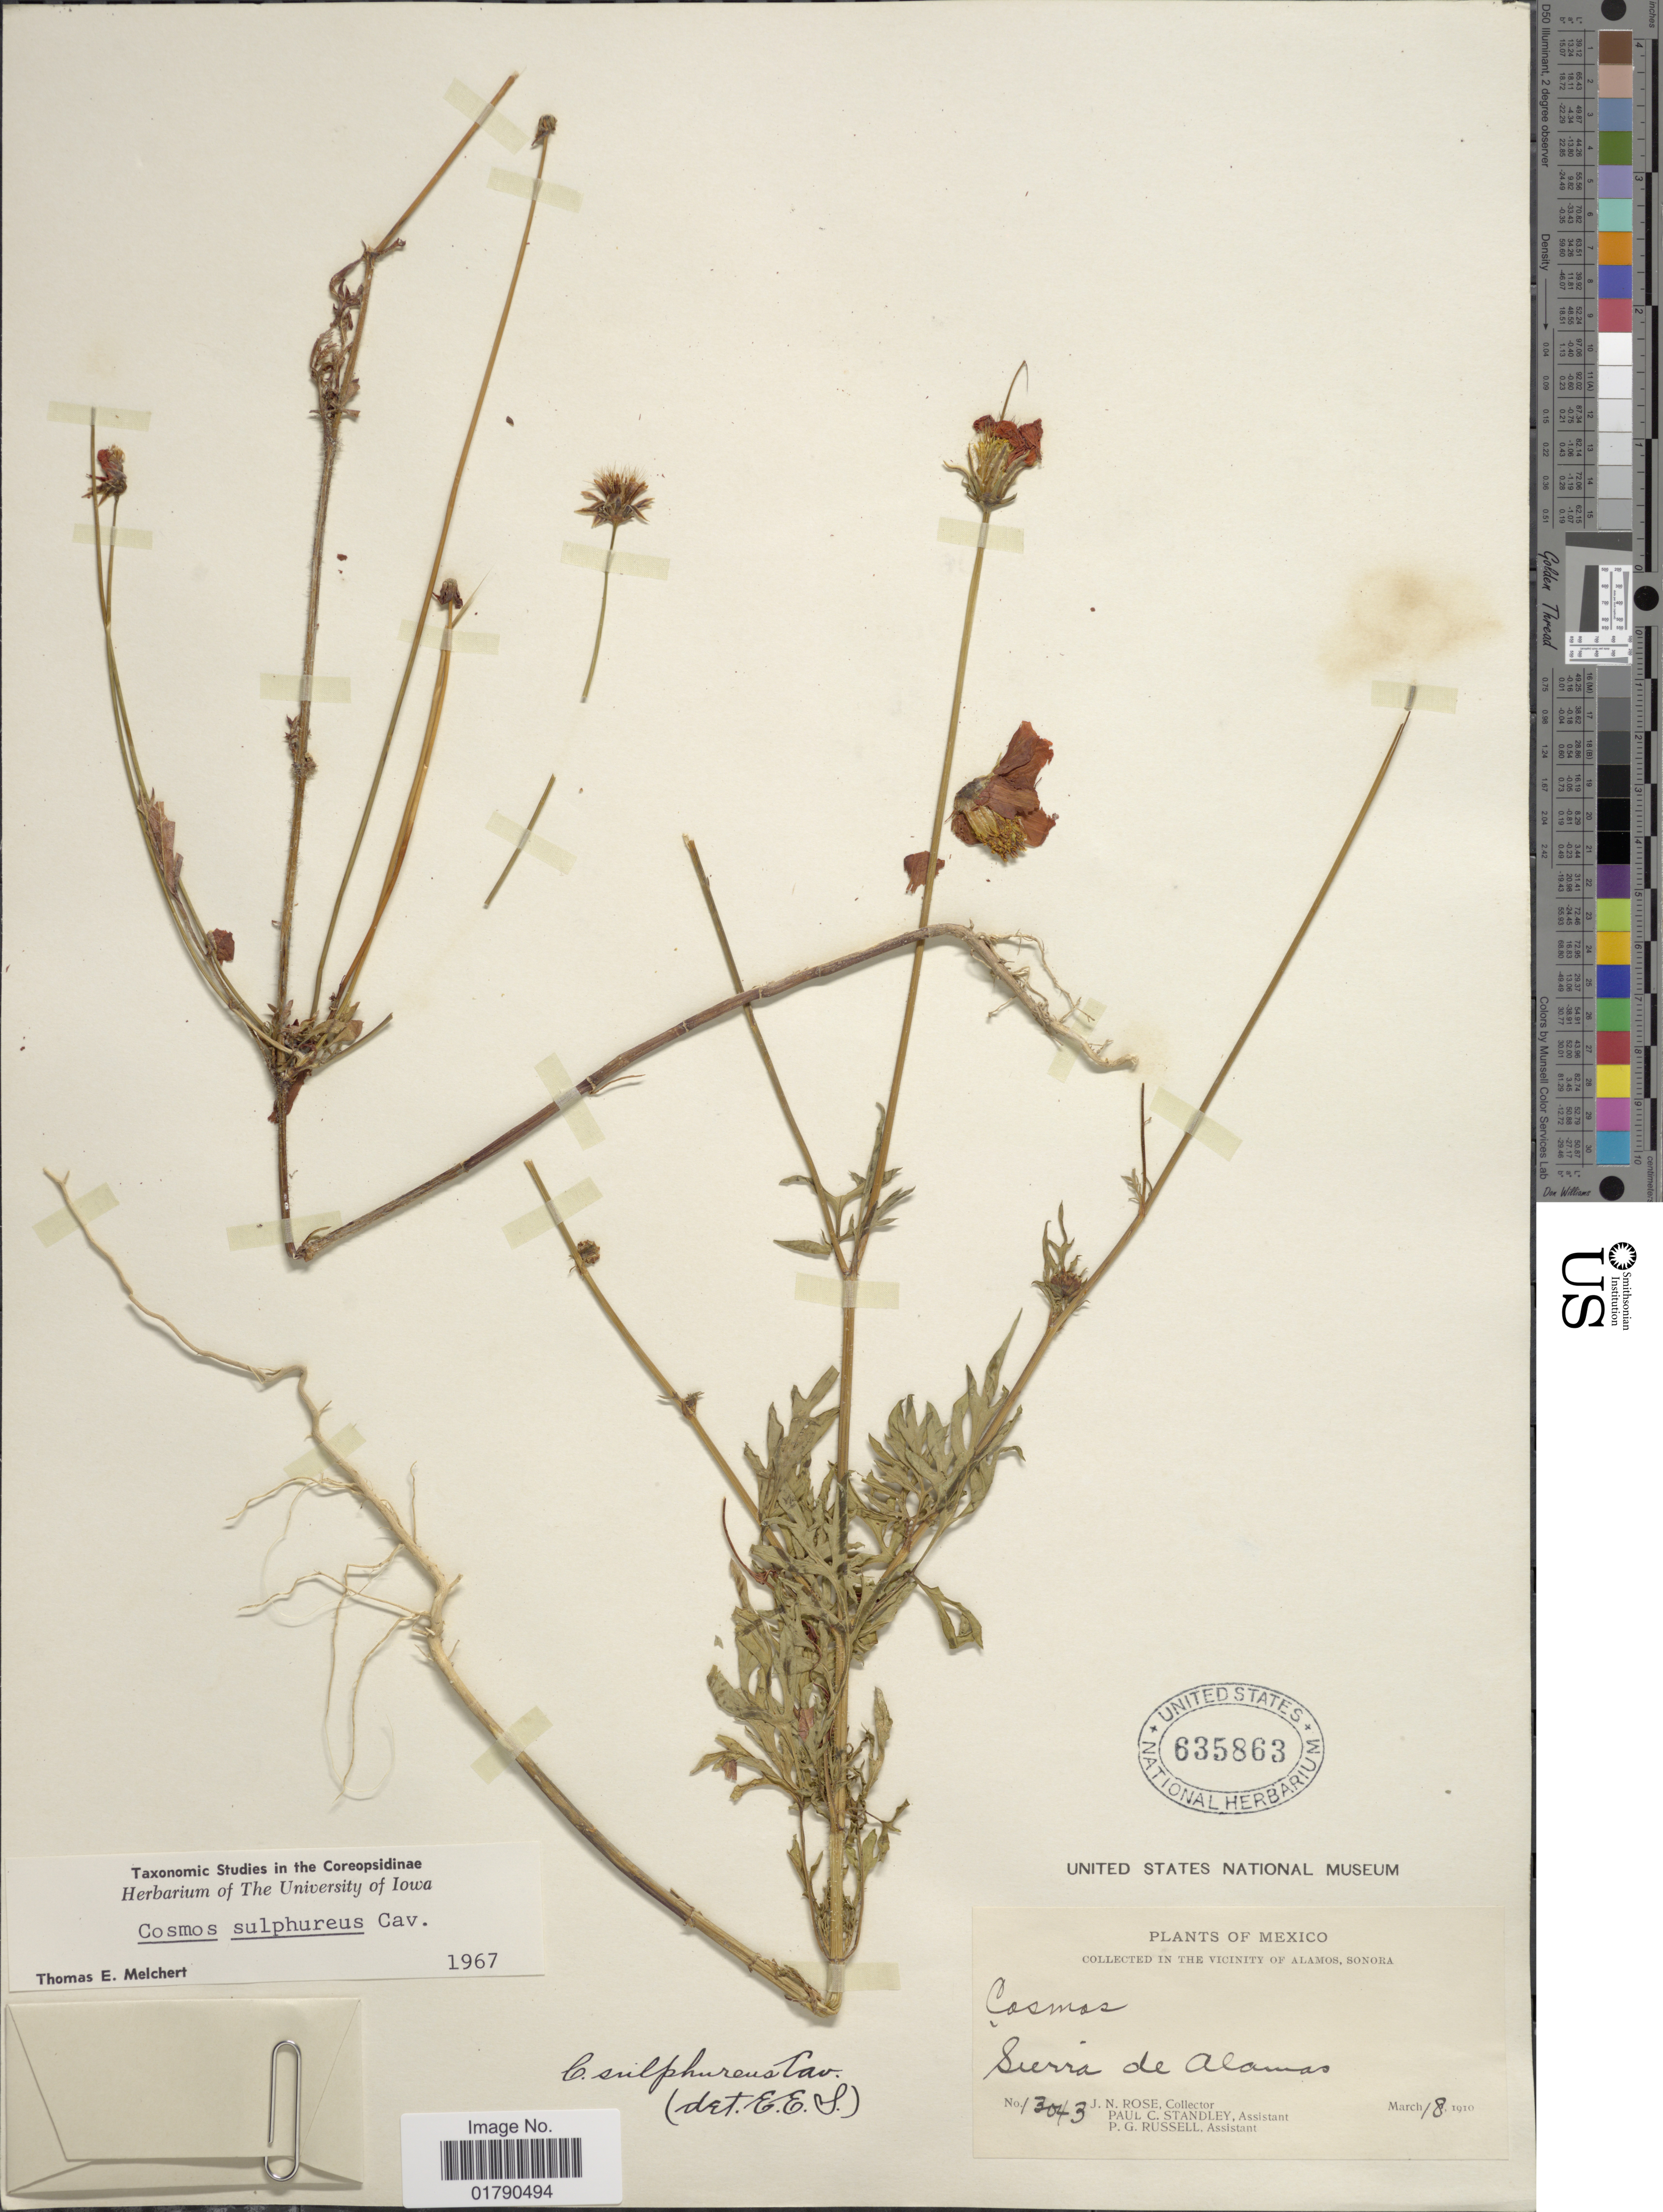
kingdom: Plantae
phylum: Tracheophyta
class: Magnoliopsida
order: Asterales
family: Asteraceae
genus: Cosmos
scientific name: Cosmos sulphureus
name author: Cav.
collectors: J. N. Rose, P. C. Standley & P. G. Russell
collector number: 13043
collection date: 1910-03-18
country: Mexico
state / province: Sonora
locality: Vicinity of Alamos, Sierra de Alamos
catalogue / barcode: US 635863